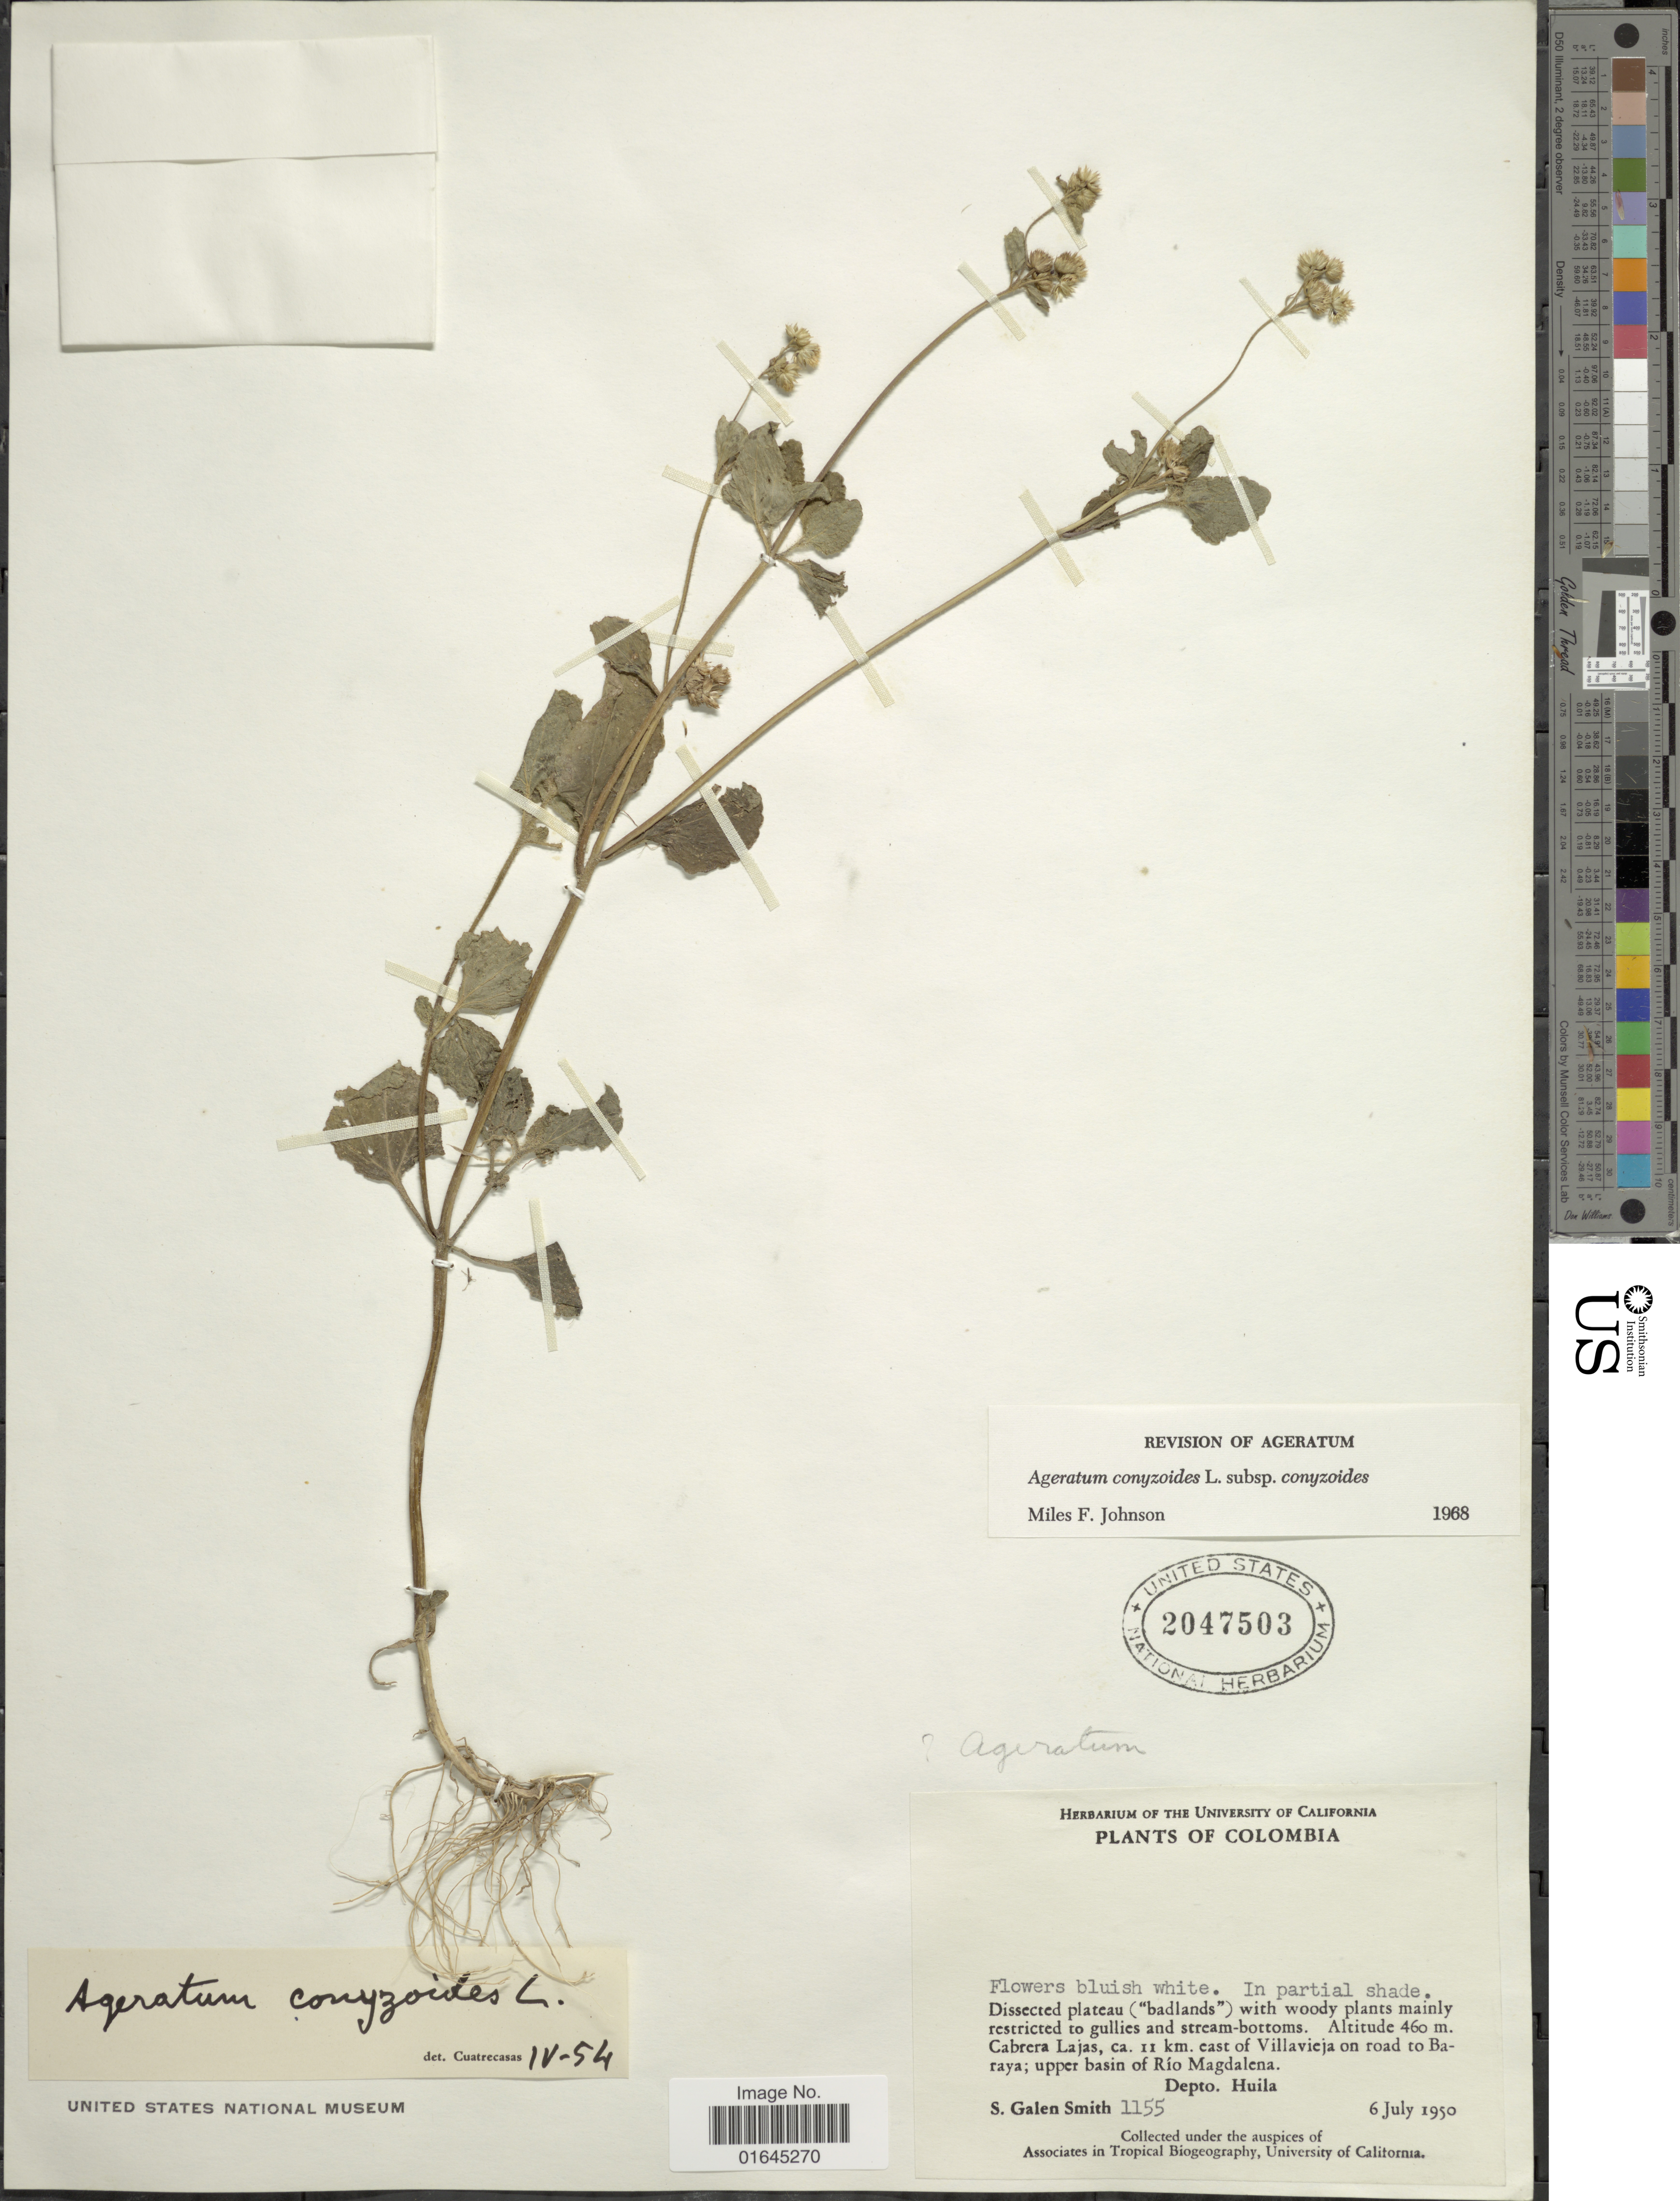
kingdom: Plantae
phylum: Tracheophyta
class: Magnoliopsida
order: Asterales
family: Asteraceae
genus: Ageratum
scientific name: Ageratum conyzoides subsp. conyzoides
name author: L.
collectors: S. G. Smith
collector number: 1155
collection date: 1950-07-06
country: Colombia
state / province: Huila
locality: Depto. Huila, Cabrera Lajas, ca. 11 km. east of Villavieja on road to Baraya; upper basin of Río Magdalena.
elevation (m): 460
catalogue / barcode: US 2047503